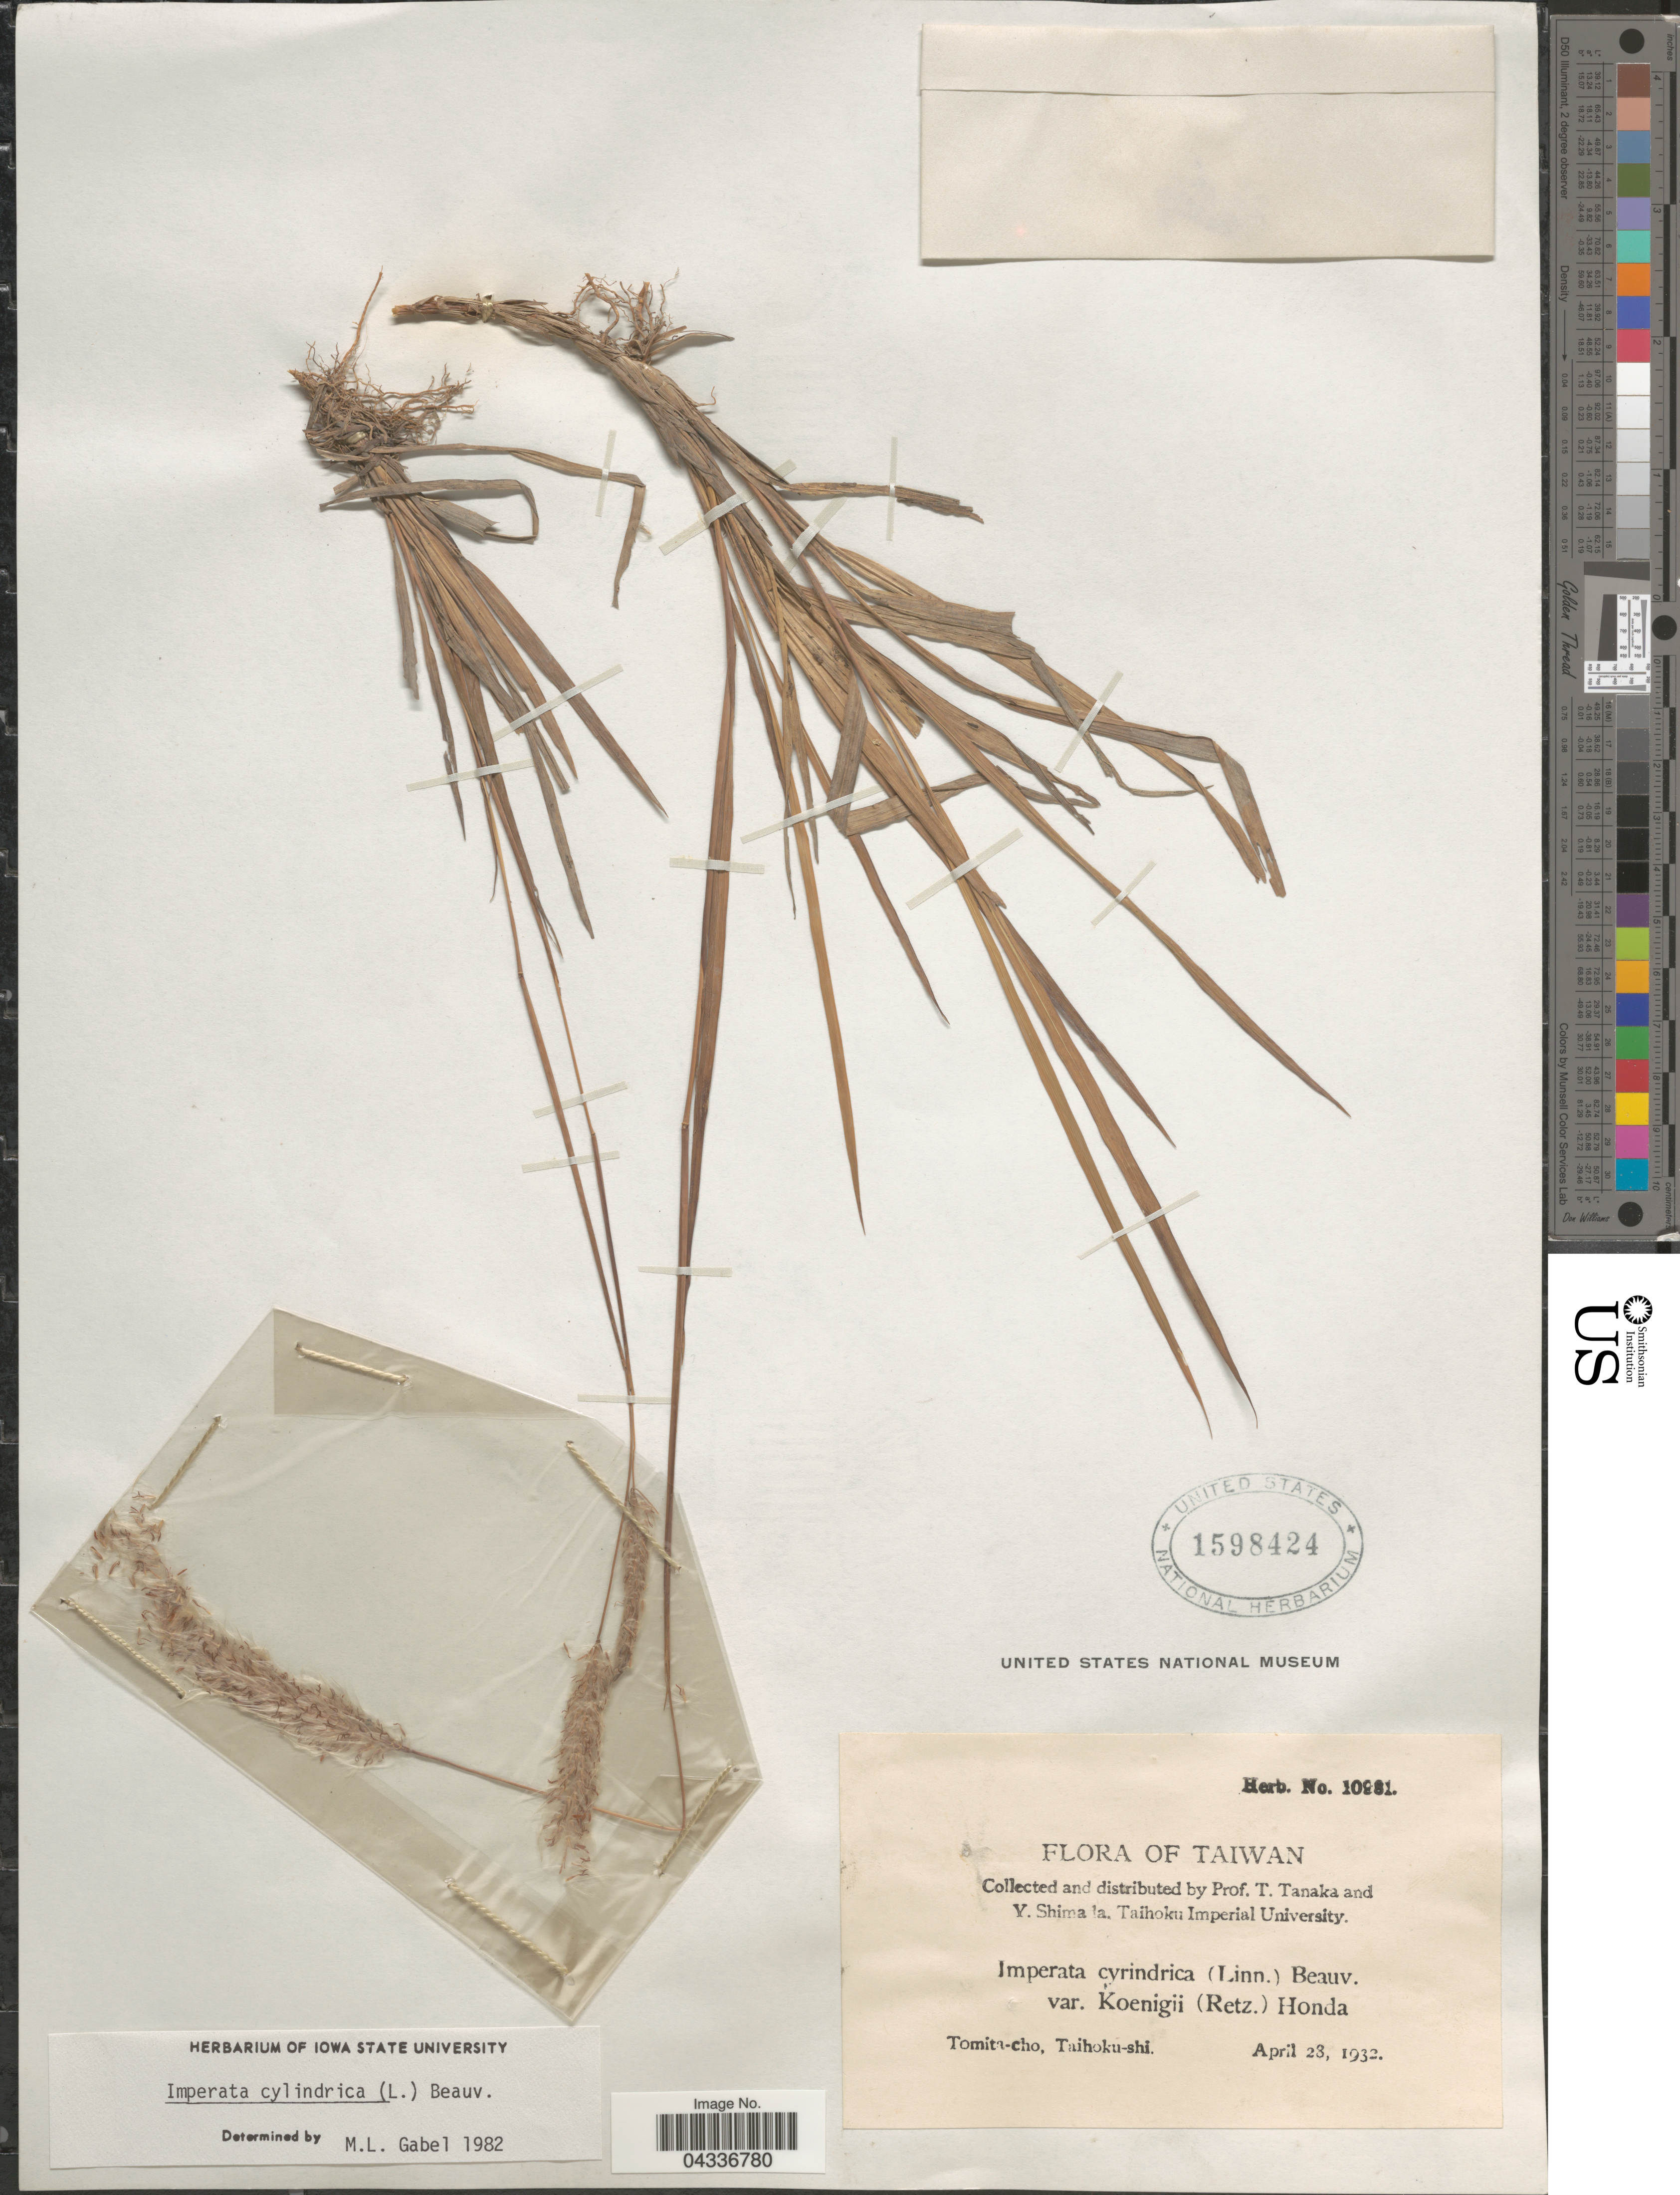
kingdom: Plantae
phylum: Tracheophyta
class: Liliopsida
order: Poales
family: Poaceae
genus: Imperata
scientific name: Imperata cylindrica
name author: (L.) P. Beauv.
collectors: T. Tanaka & Y. Shimada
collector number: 10981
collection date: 1932-04-28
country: Taiwan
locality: Tomita-cho, Taihoku-shi.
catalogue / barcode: US 1598424